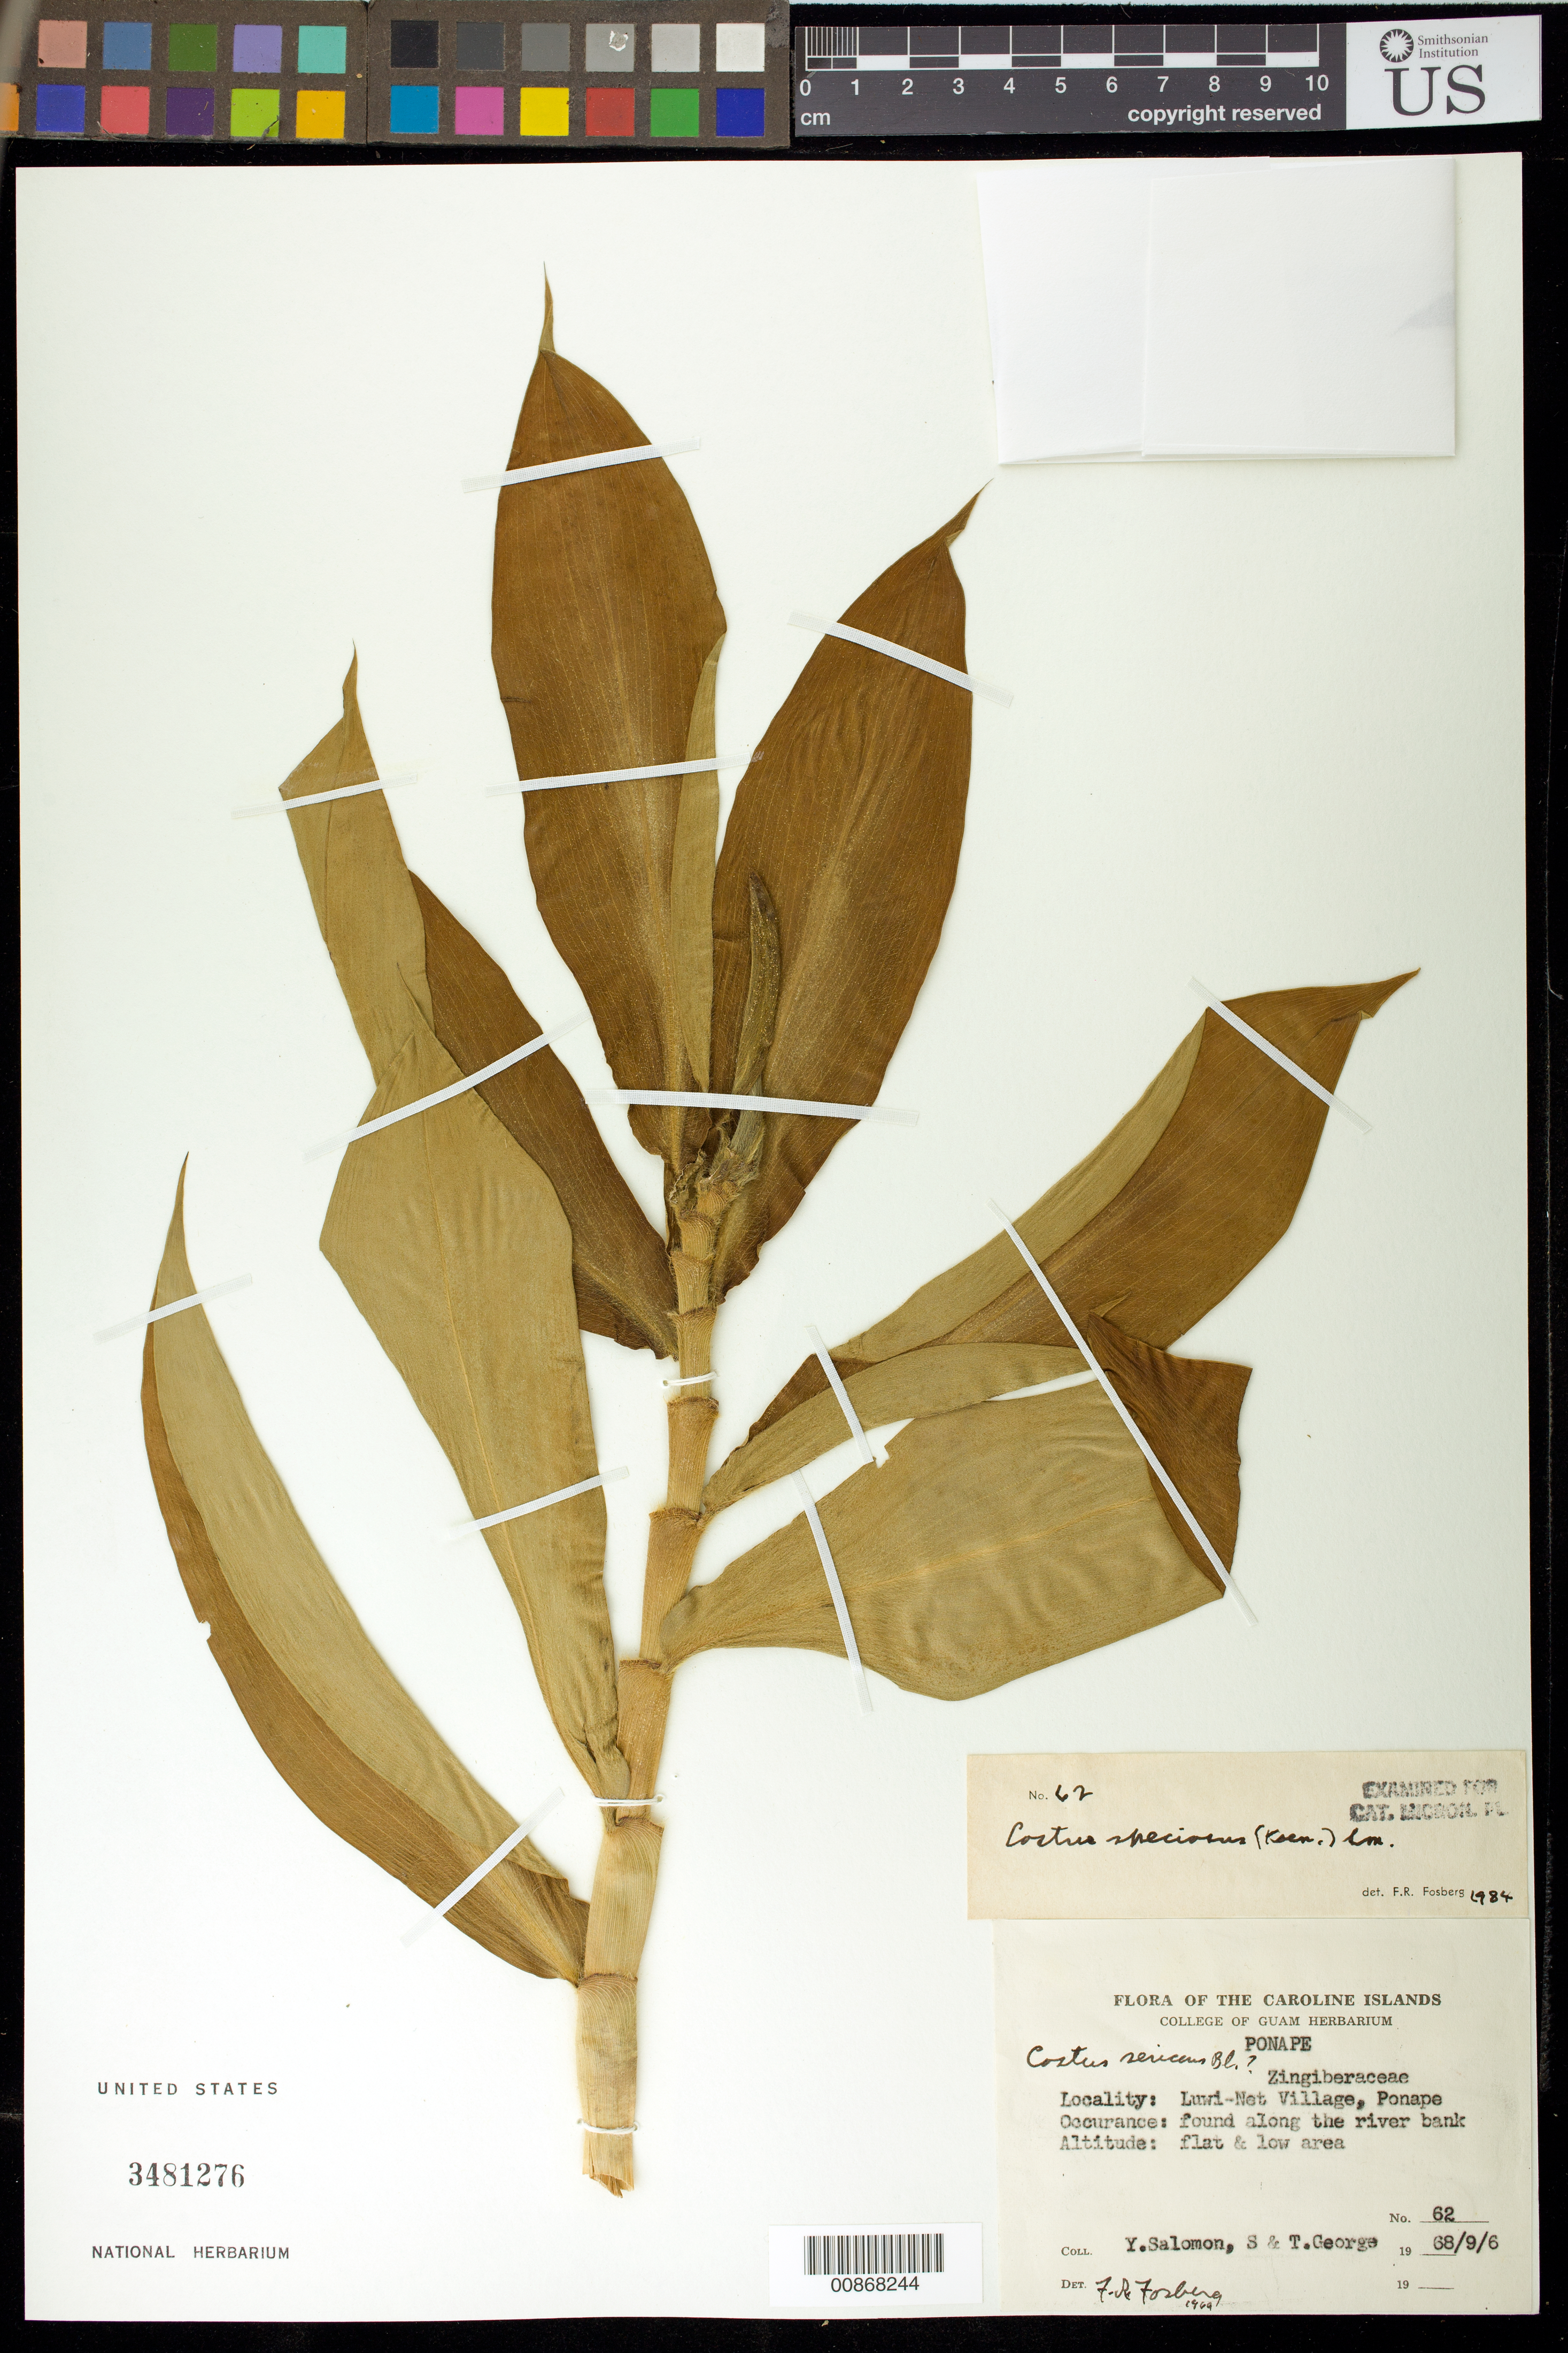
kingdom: Plantae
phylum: Tracheophyta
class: Liliopsida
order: Zingiberales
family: Costaceae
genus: Hellenia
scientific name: Hellenia speciosa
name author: (J. Koenig) S.R. Dutta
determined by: Wagner, W. L., (BOT), Smithsonian Institution - National Museum of Natural History (UNITED STATES)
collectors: Y. Salomon, S. George & T. George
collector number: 62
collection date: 1968-09-06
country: Micronesia, Federated States of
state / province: Pohnpei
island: Pohnpei [Ponape]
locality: Luwi-Net village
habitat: along the river bank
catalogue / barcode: US 3481276